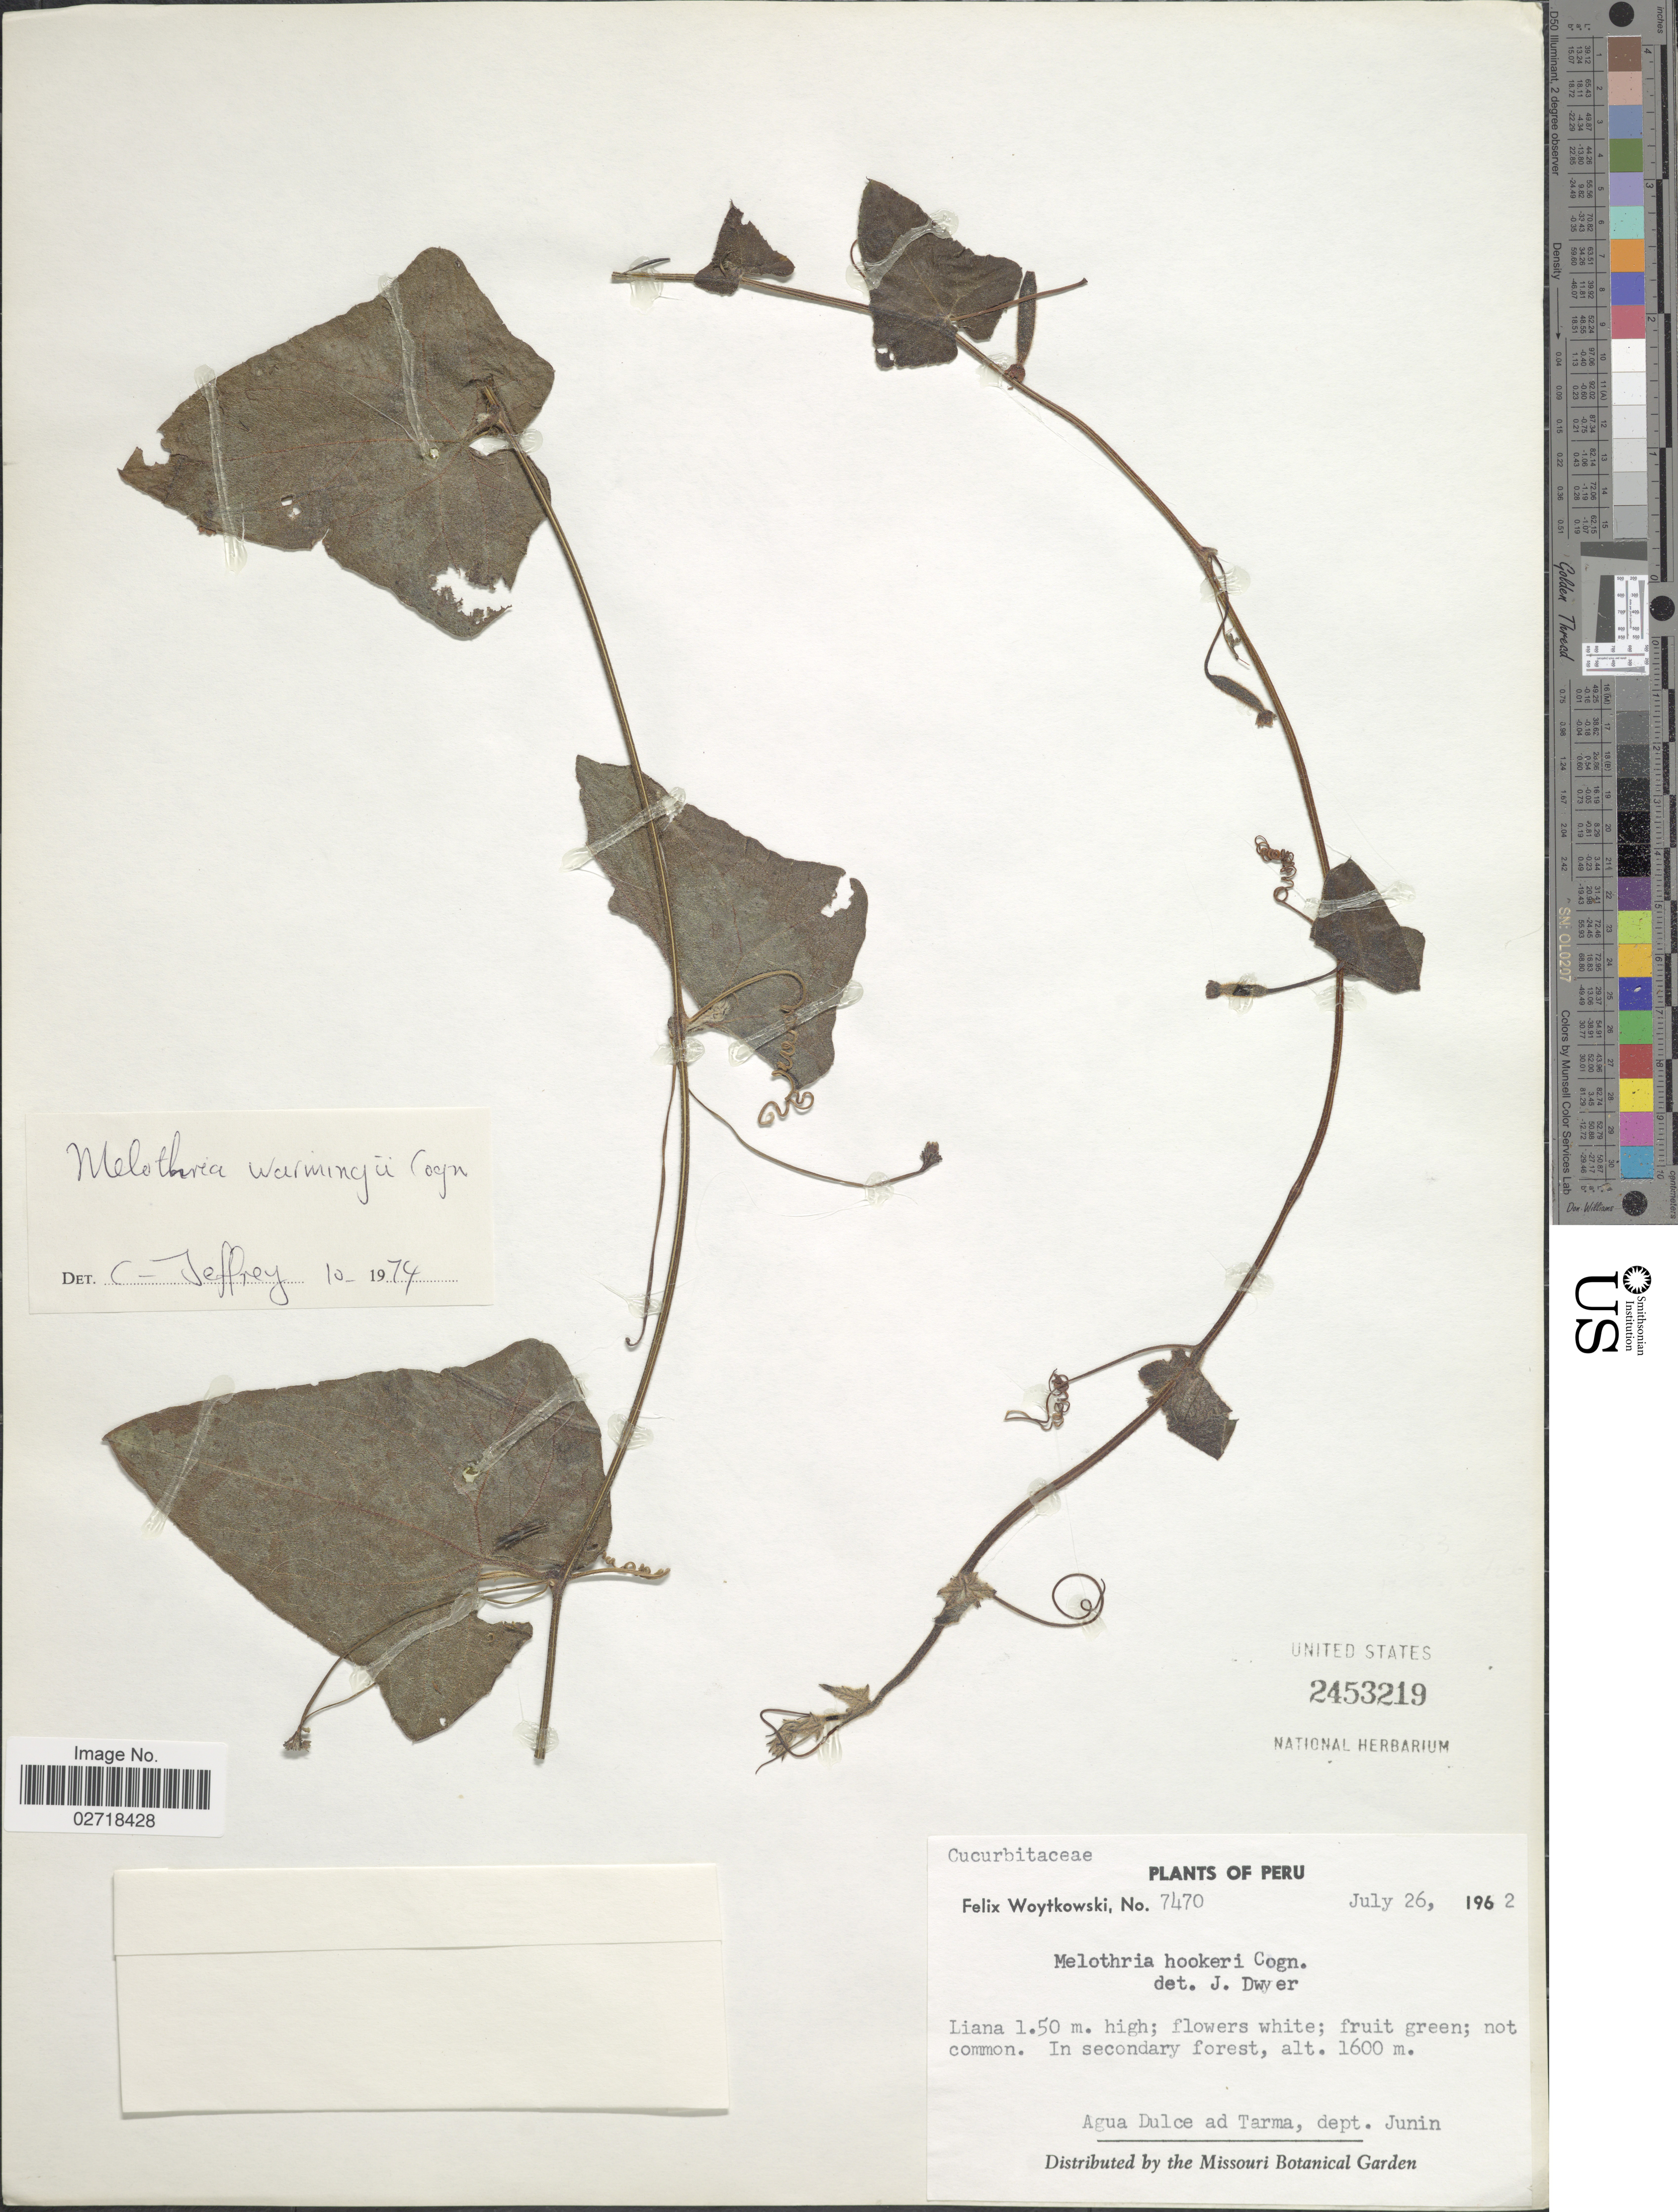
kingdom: Plantae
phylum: Tracheophyta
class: Magnoliopsida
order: Cucurbitales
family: Cucurbitaceae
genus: Melothria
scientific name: Melothria warmingii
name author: Cogn.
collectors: F. Woytkowski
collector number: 7470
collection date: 1962-07-26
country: Peru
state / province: Junín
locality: Agua Dulce ad Tarma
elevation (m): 1600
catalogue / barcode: US 2453219